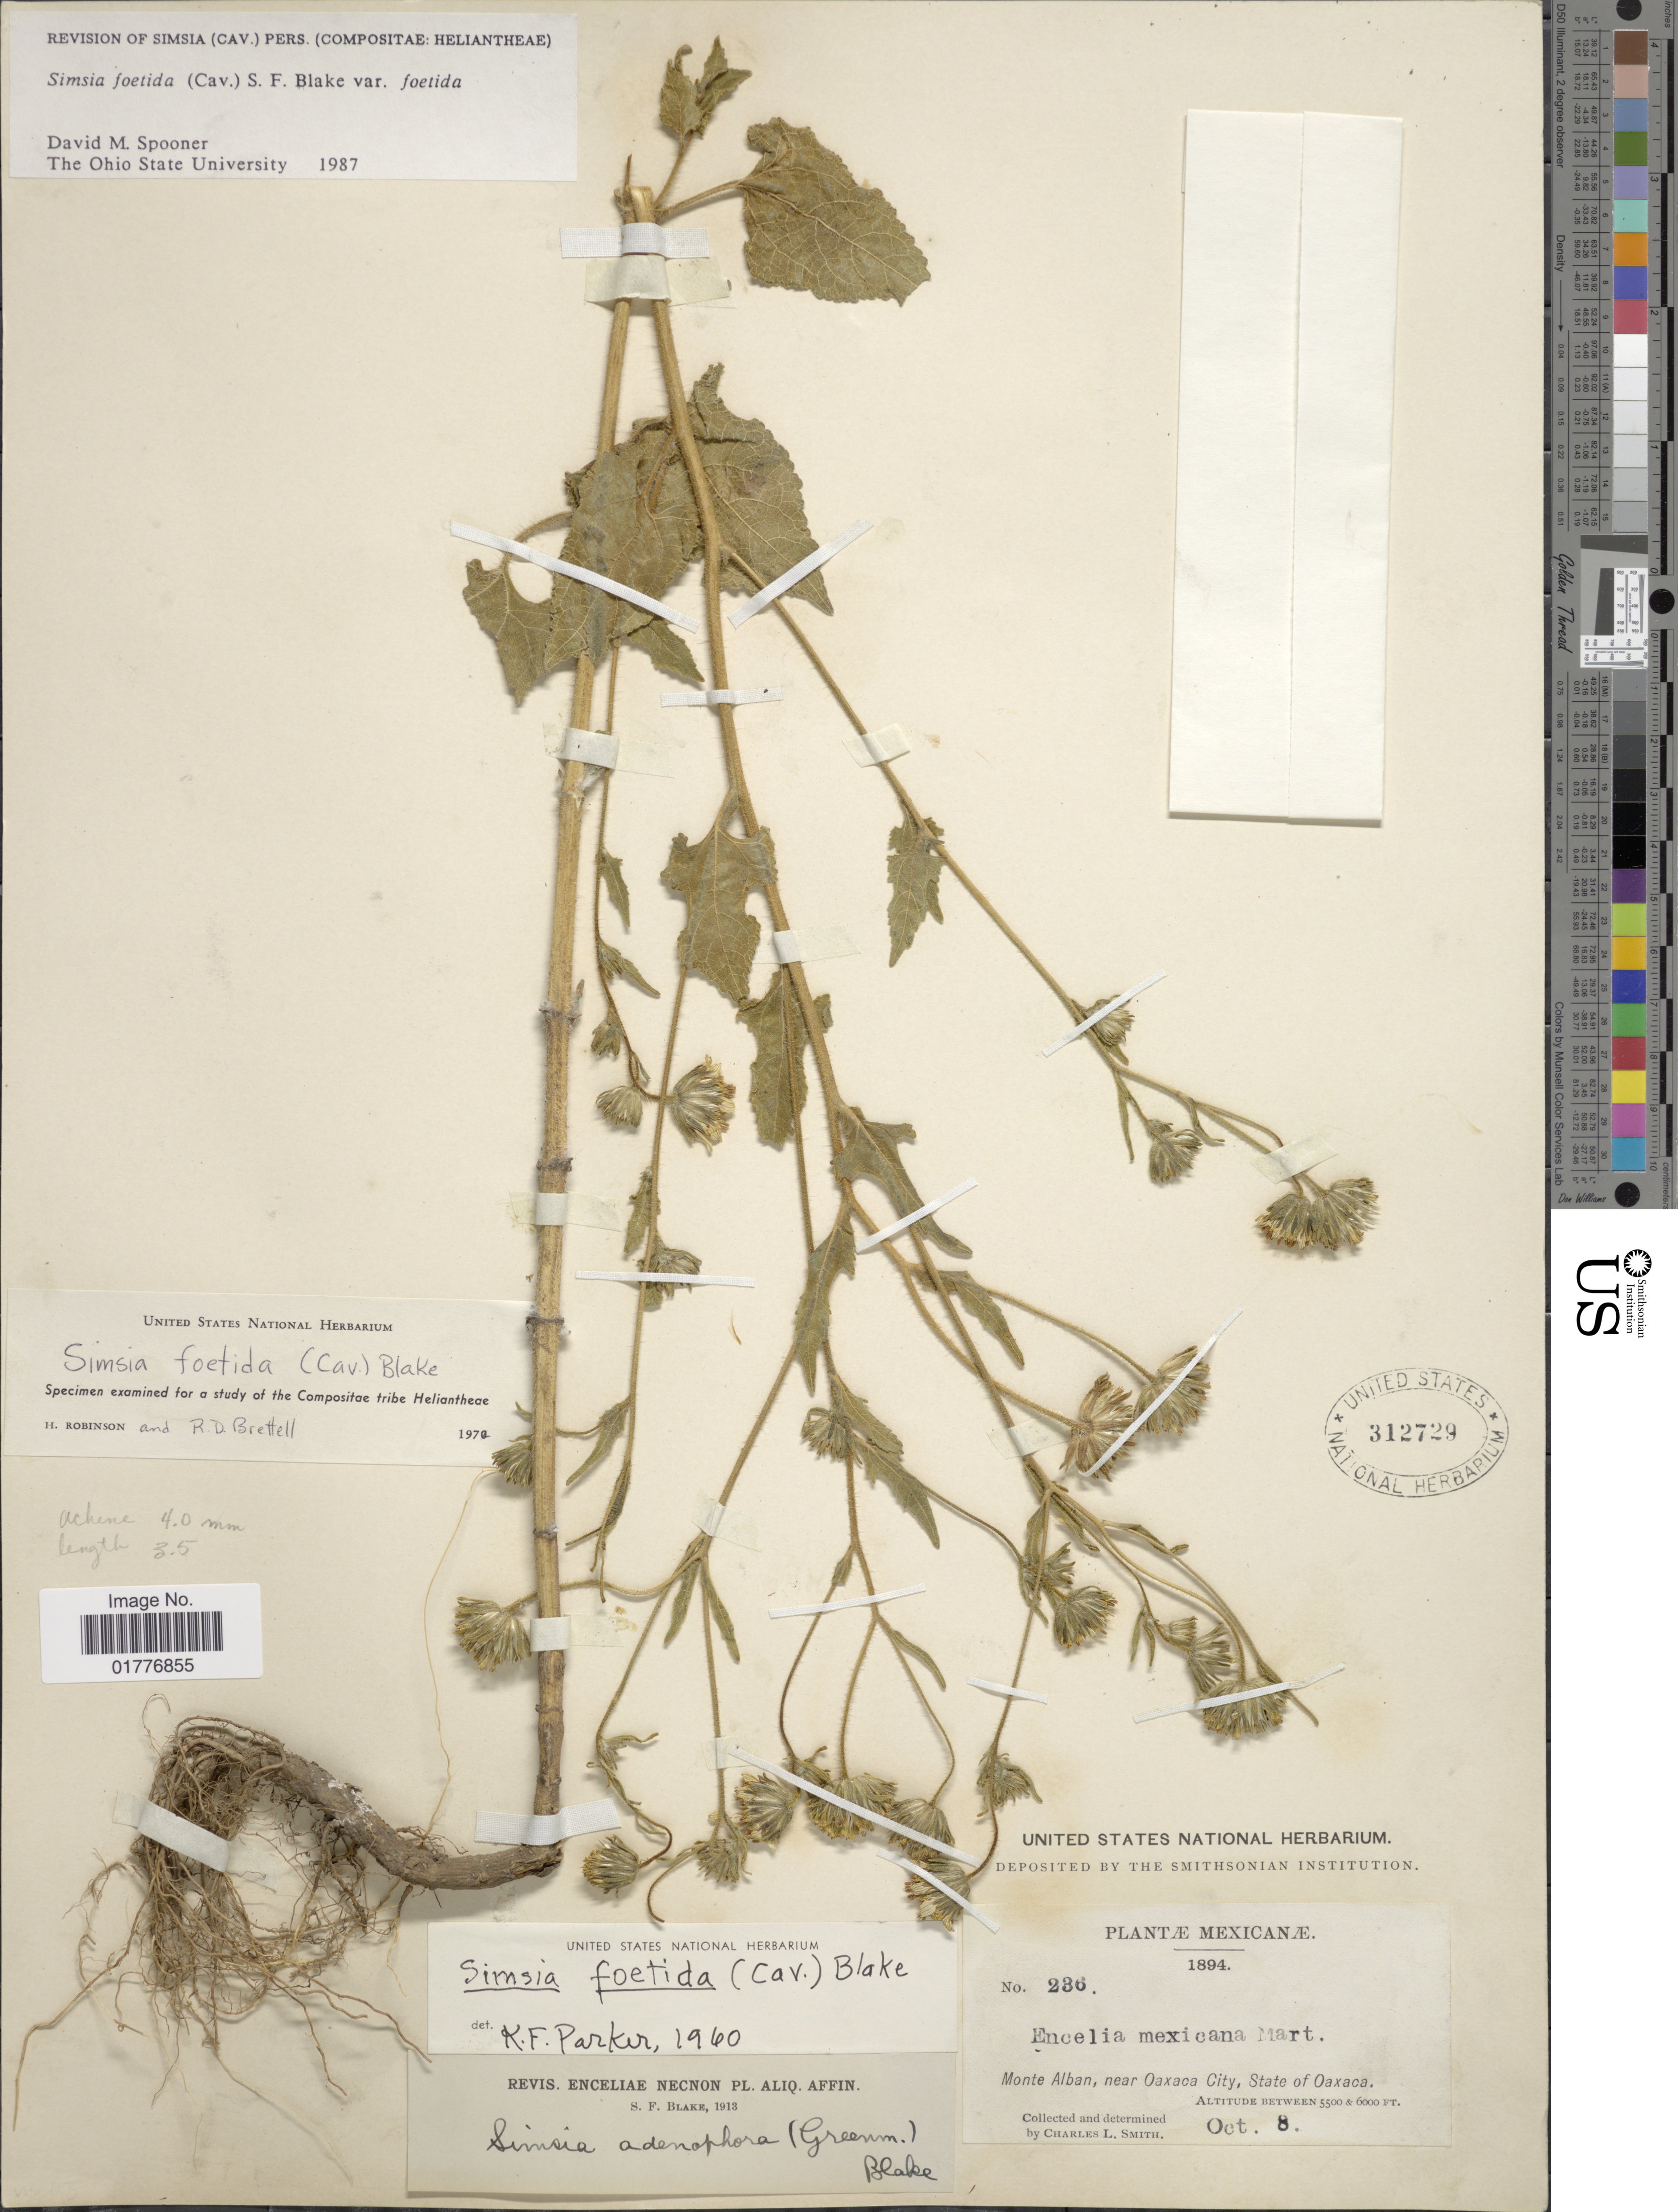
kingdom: Plantae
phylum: Tracheophyta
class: Magnoliopsida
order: Asterales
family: Asteraceae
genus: Simsia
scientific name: Simsia foetida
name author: (Cav.) S.F. Blake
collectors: C. L. Smith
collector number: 236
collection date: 1894-10-08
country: Mexico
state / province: Oaxaca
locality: Monte Alban, near Oaxaca City, State of Oaxaca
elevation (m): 1676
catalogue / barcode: US 312729